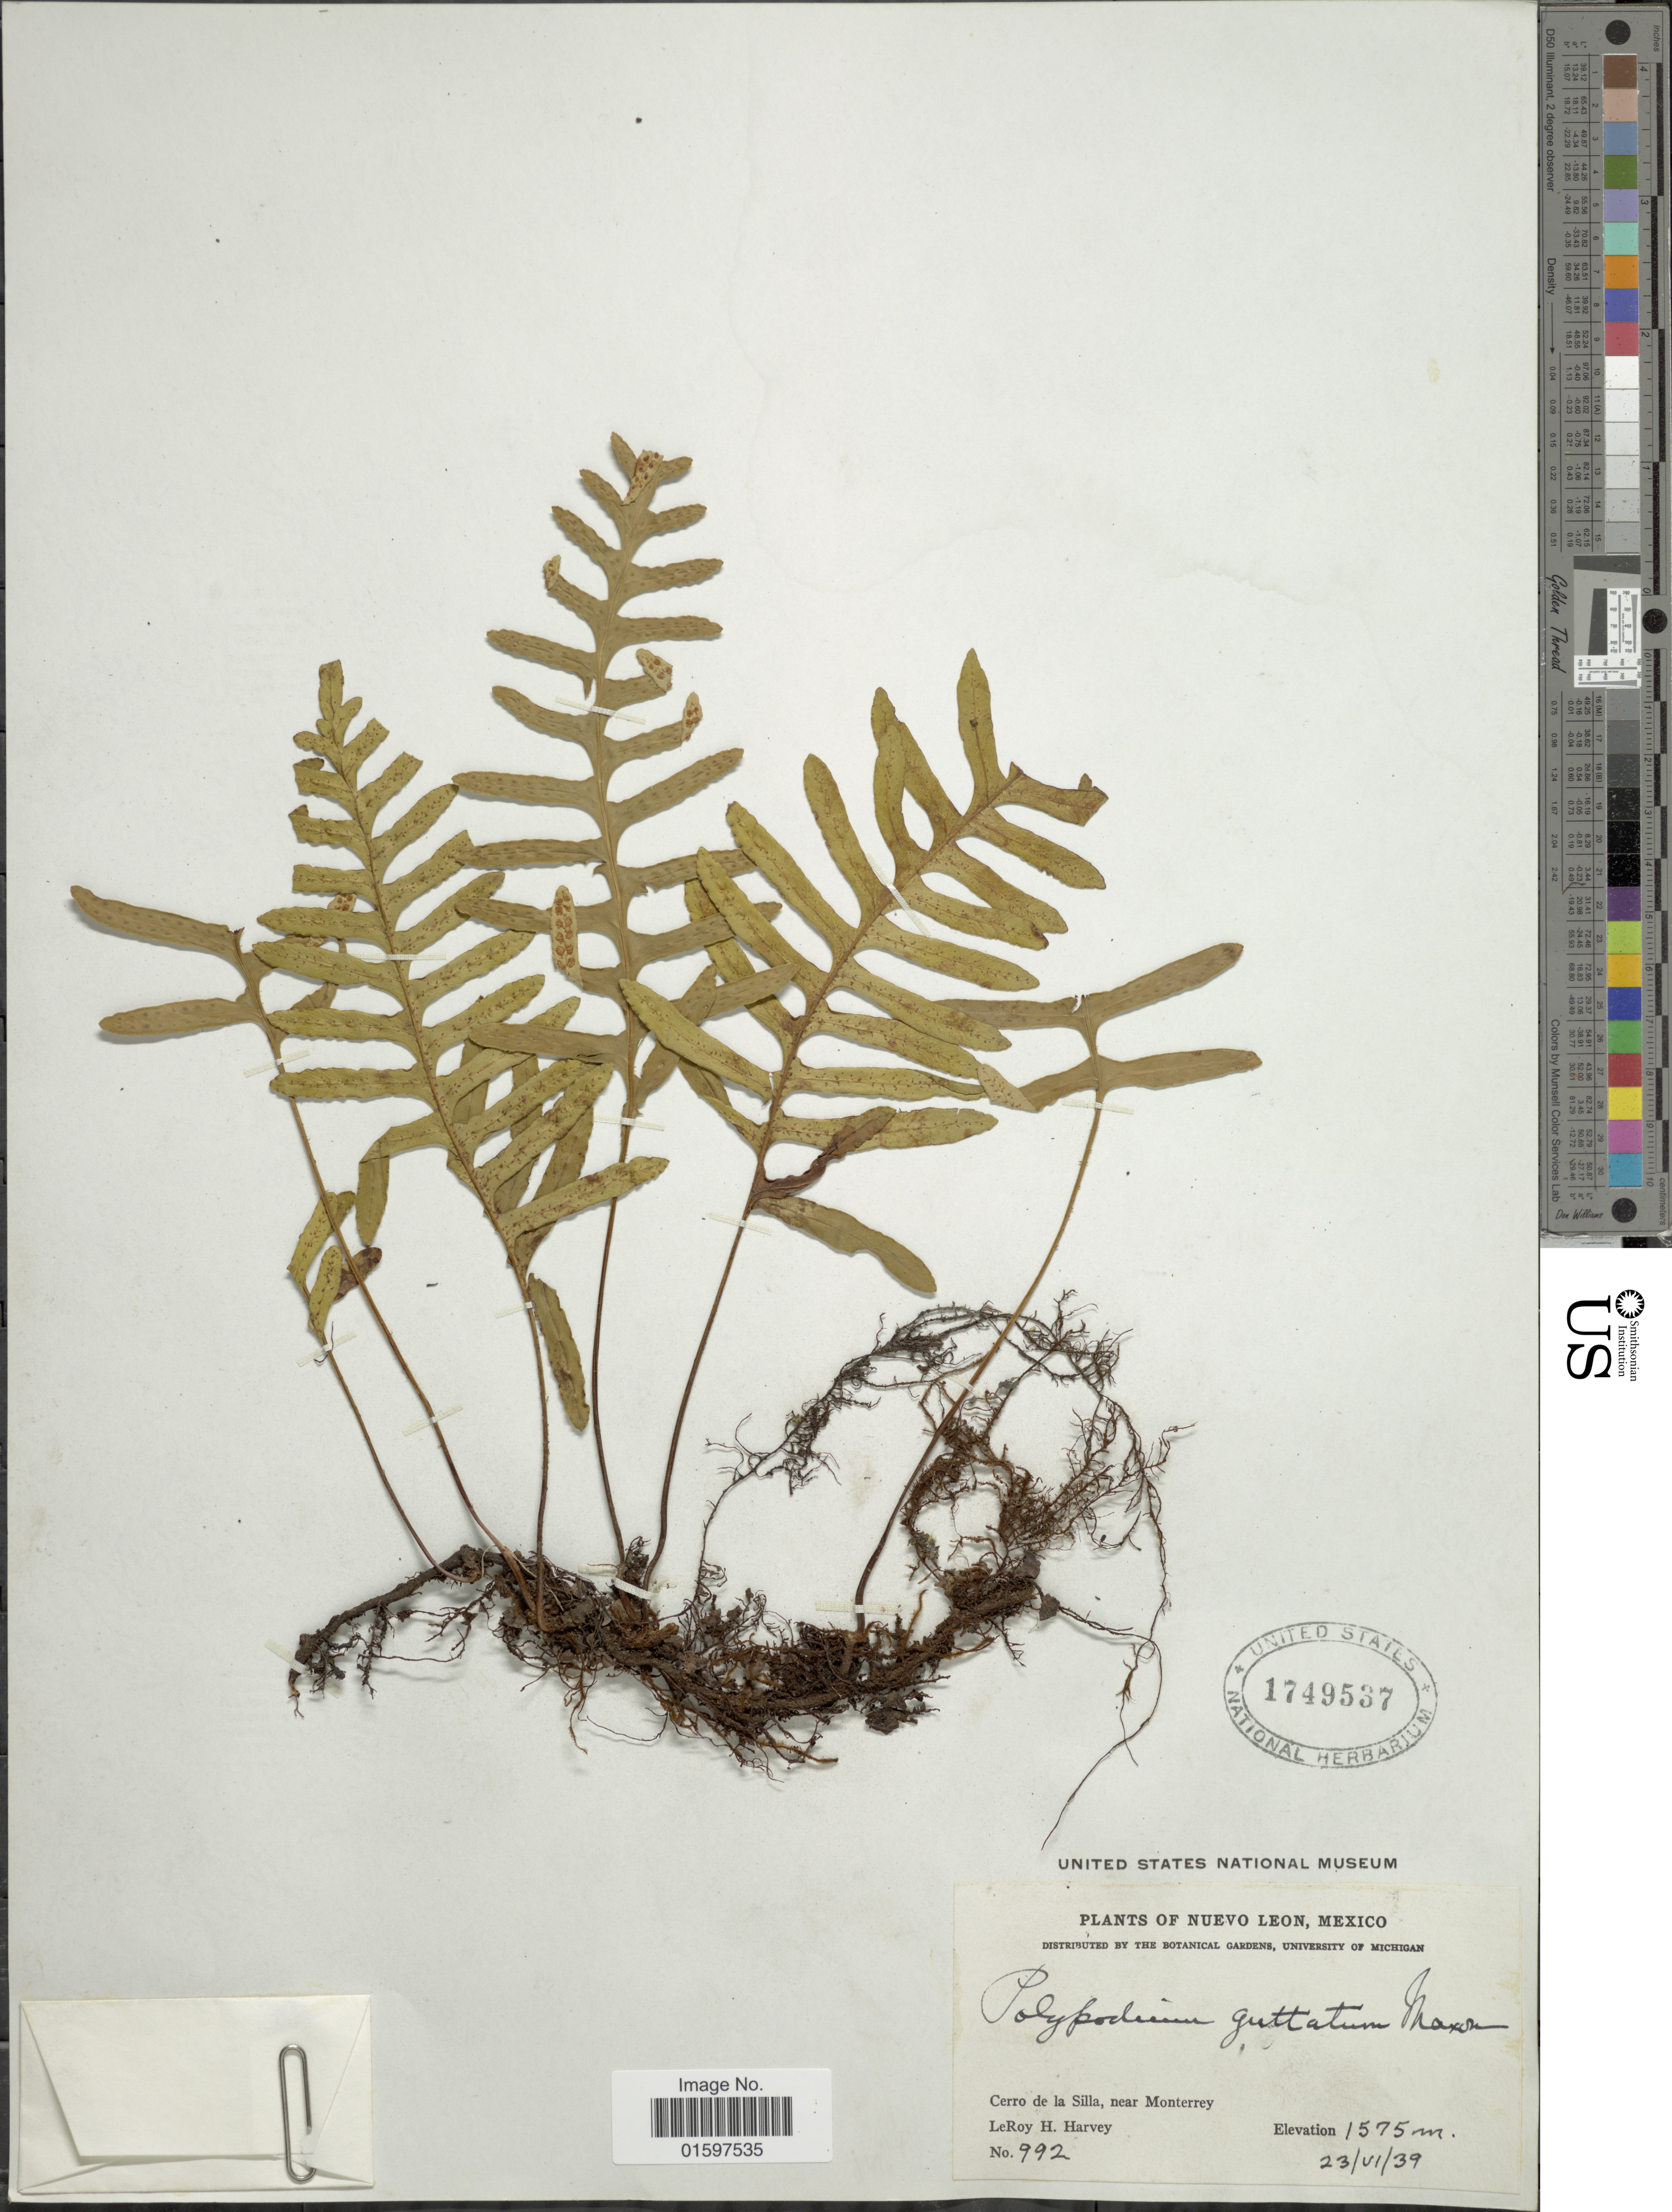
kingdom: Plantae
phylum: Tracheophyta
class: Polypodiopsida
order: Polypodiales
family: Polypodiaceae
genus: Pleopeltis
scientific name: Pleopeltis guttata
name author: (Maxon) E.G. Andrews & Windham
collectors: L. H. Harvey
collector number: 992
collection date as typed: Transcribed d/m/y: 23/6/39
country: Mexico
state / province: Nuevo León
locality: Cerro de la Silla, near Monterrey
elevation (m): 1575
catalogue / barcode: US 1749537